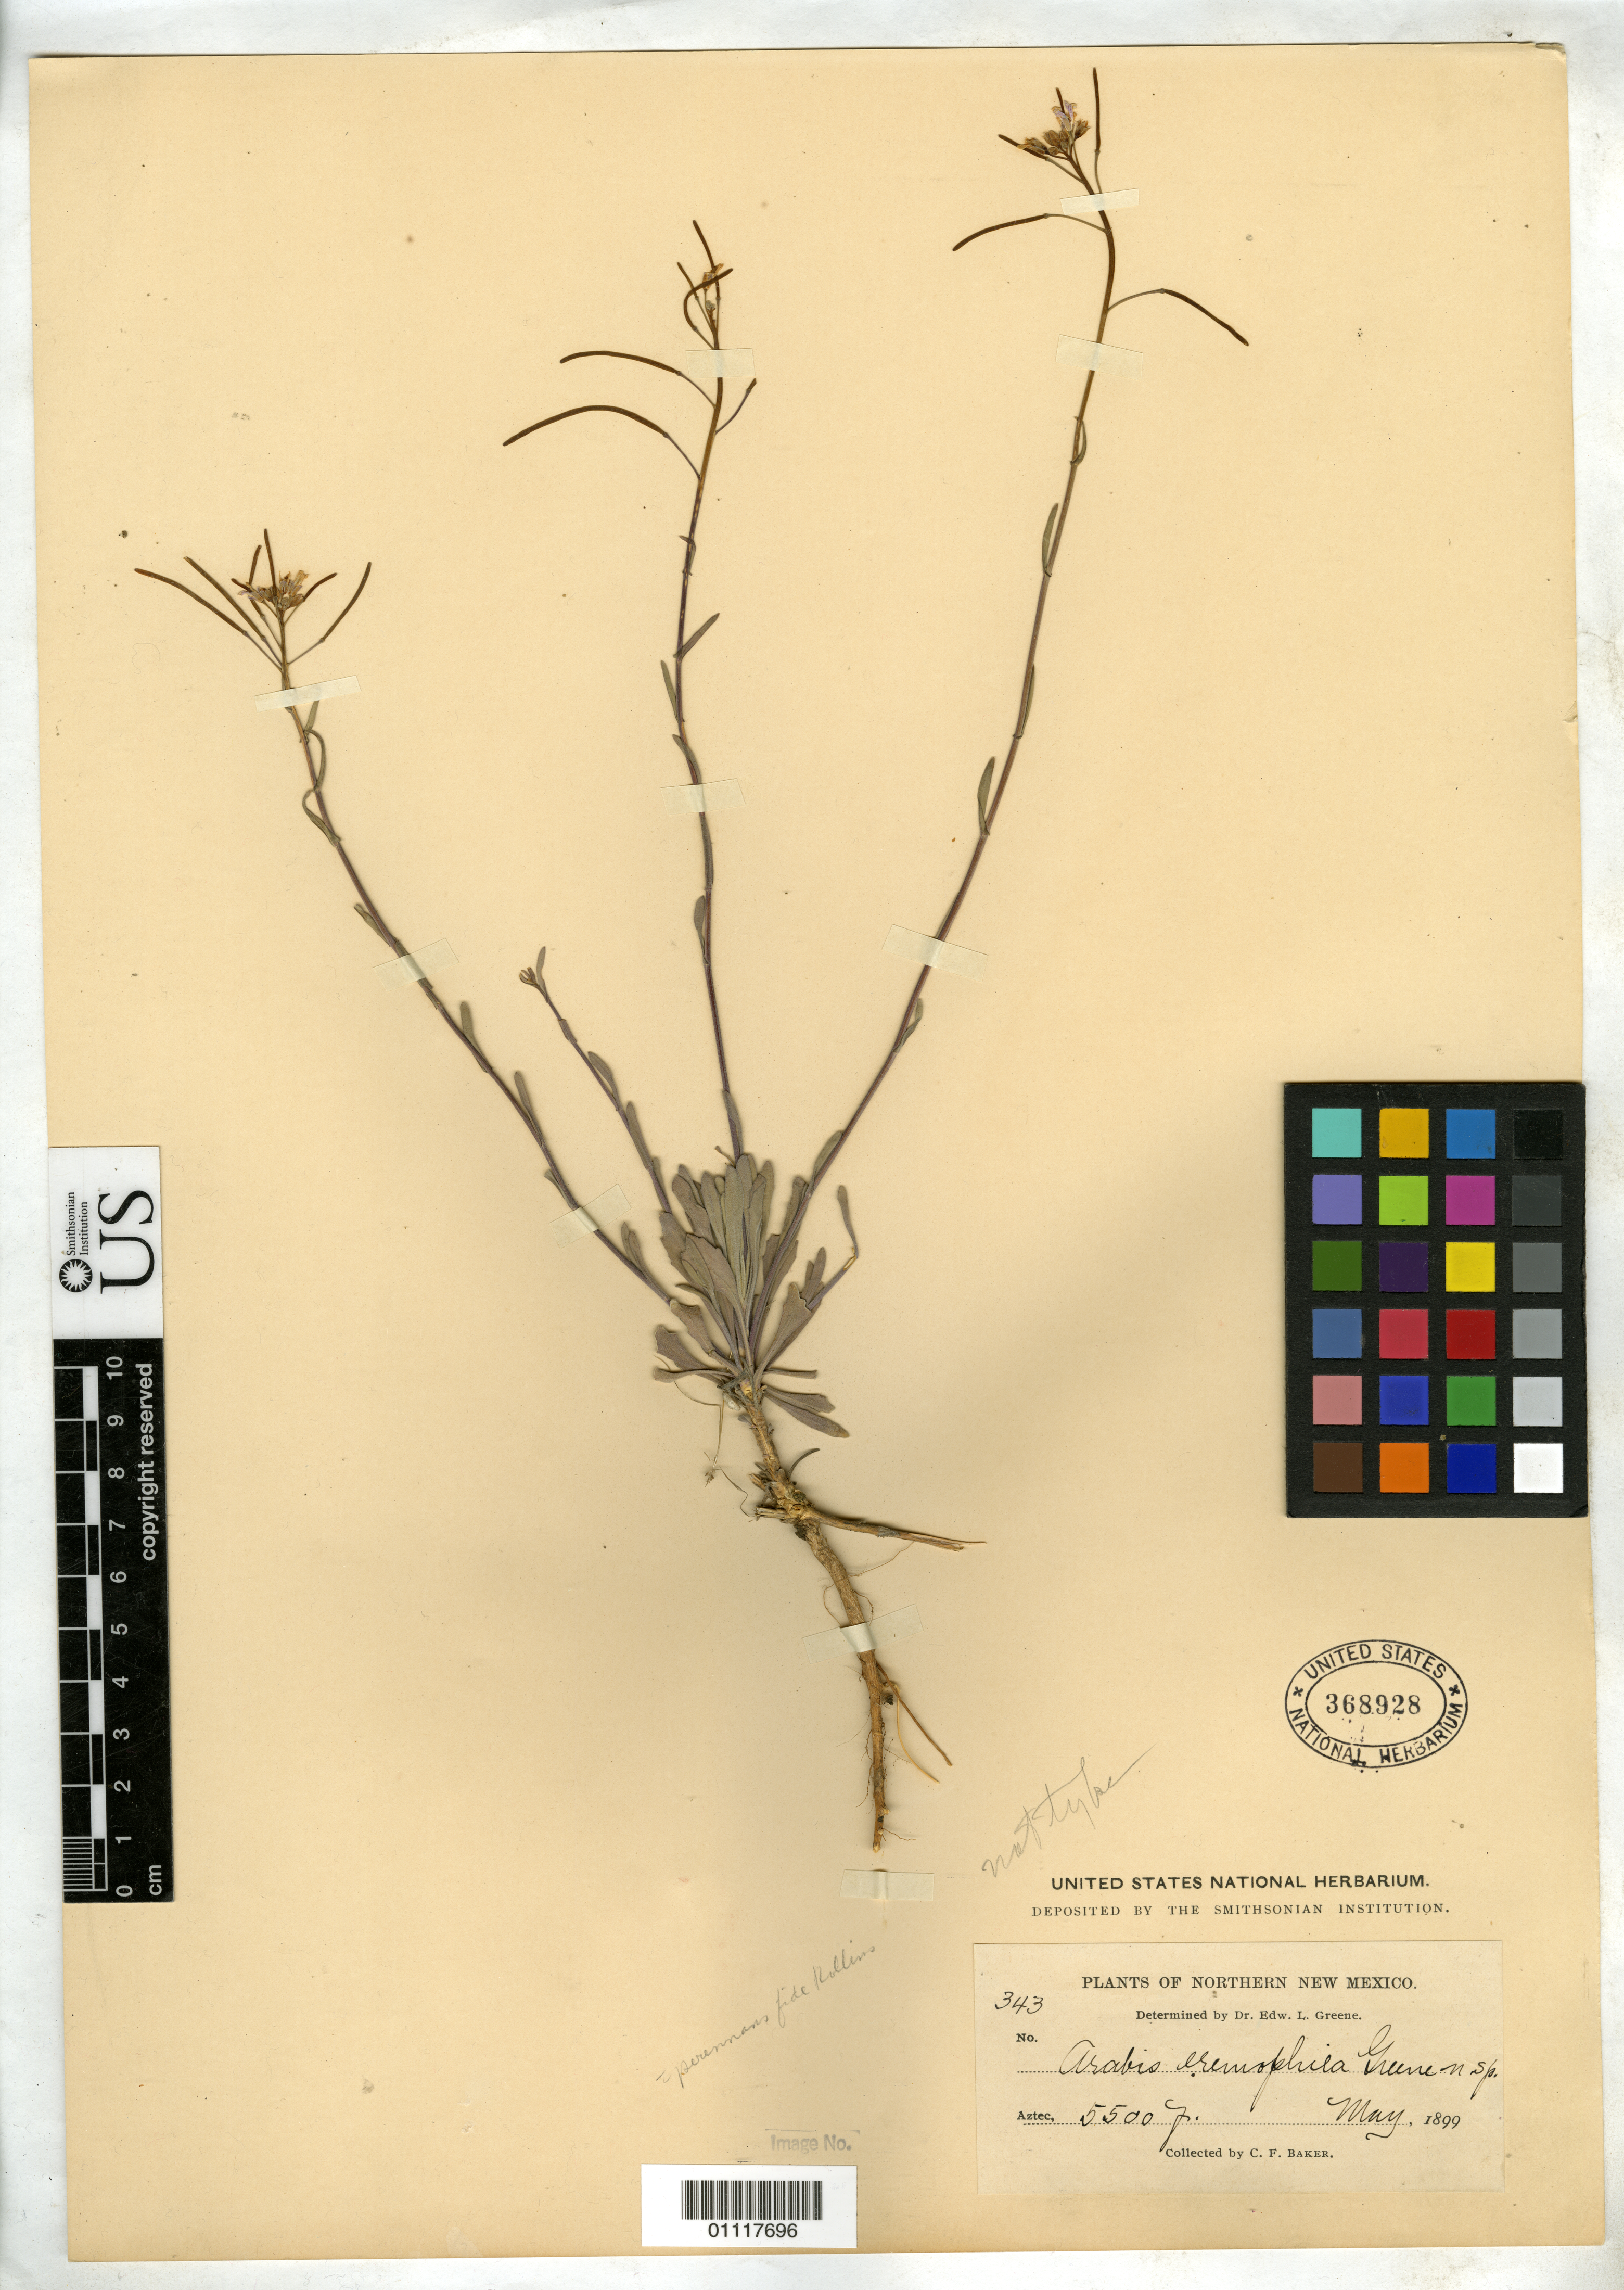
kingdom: Plantae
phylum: Tracheophyta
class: Magnoliopsida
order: Brassicales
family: Brassicaceae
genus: Arabis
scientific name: Arabis eremophila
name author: Greene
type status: Syntype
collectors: C. F. Baker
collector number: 343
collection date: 1899-05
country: United States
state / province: New Mexico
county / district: San Juan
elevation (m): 1676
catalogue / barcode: US 368928